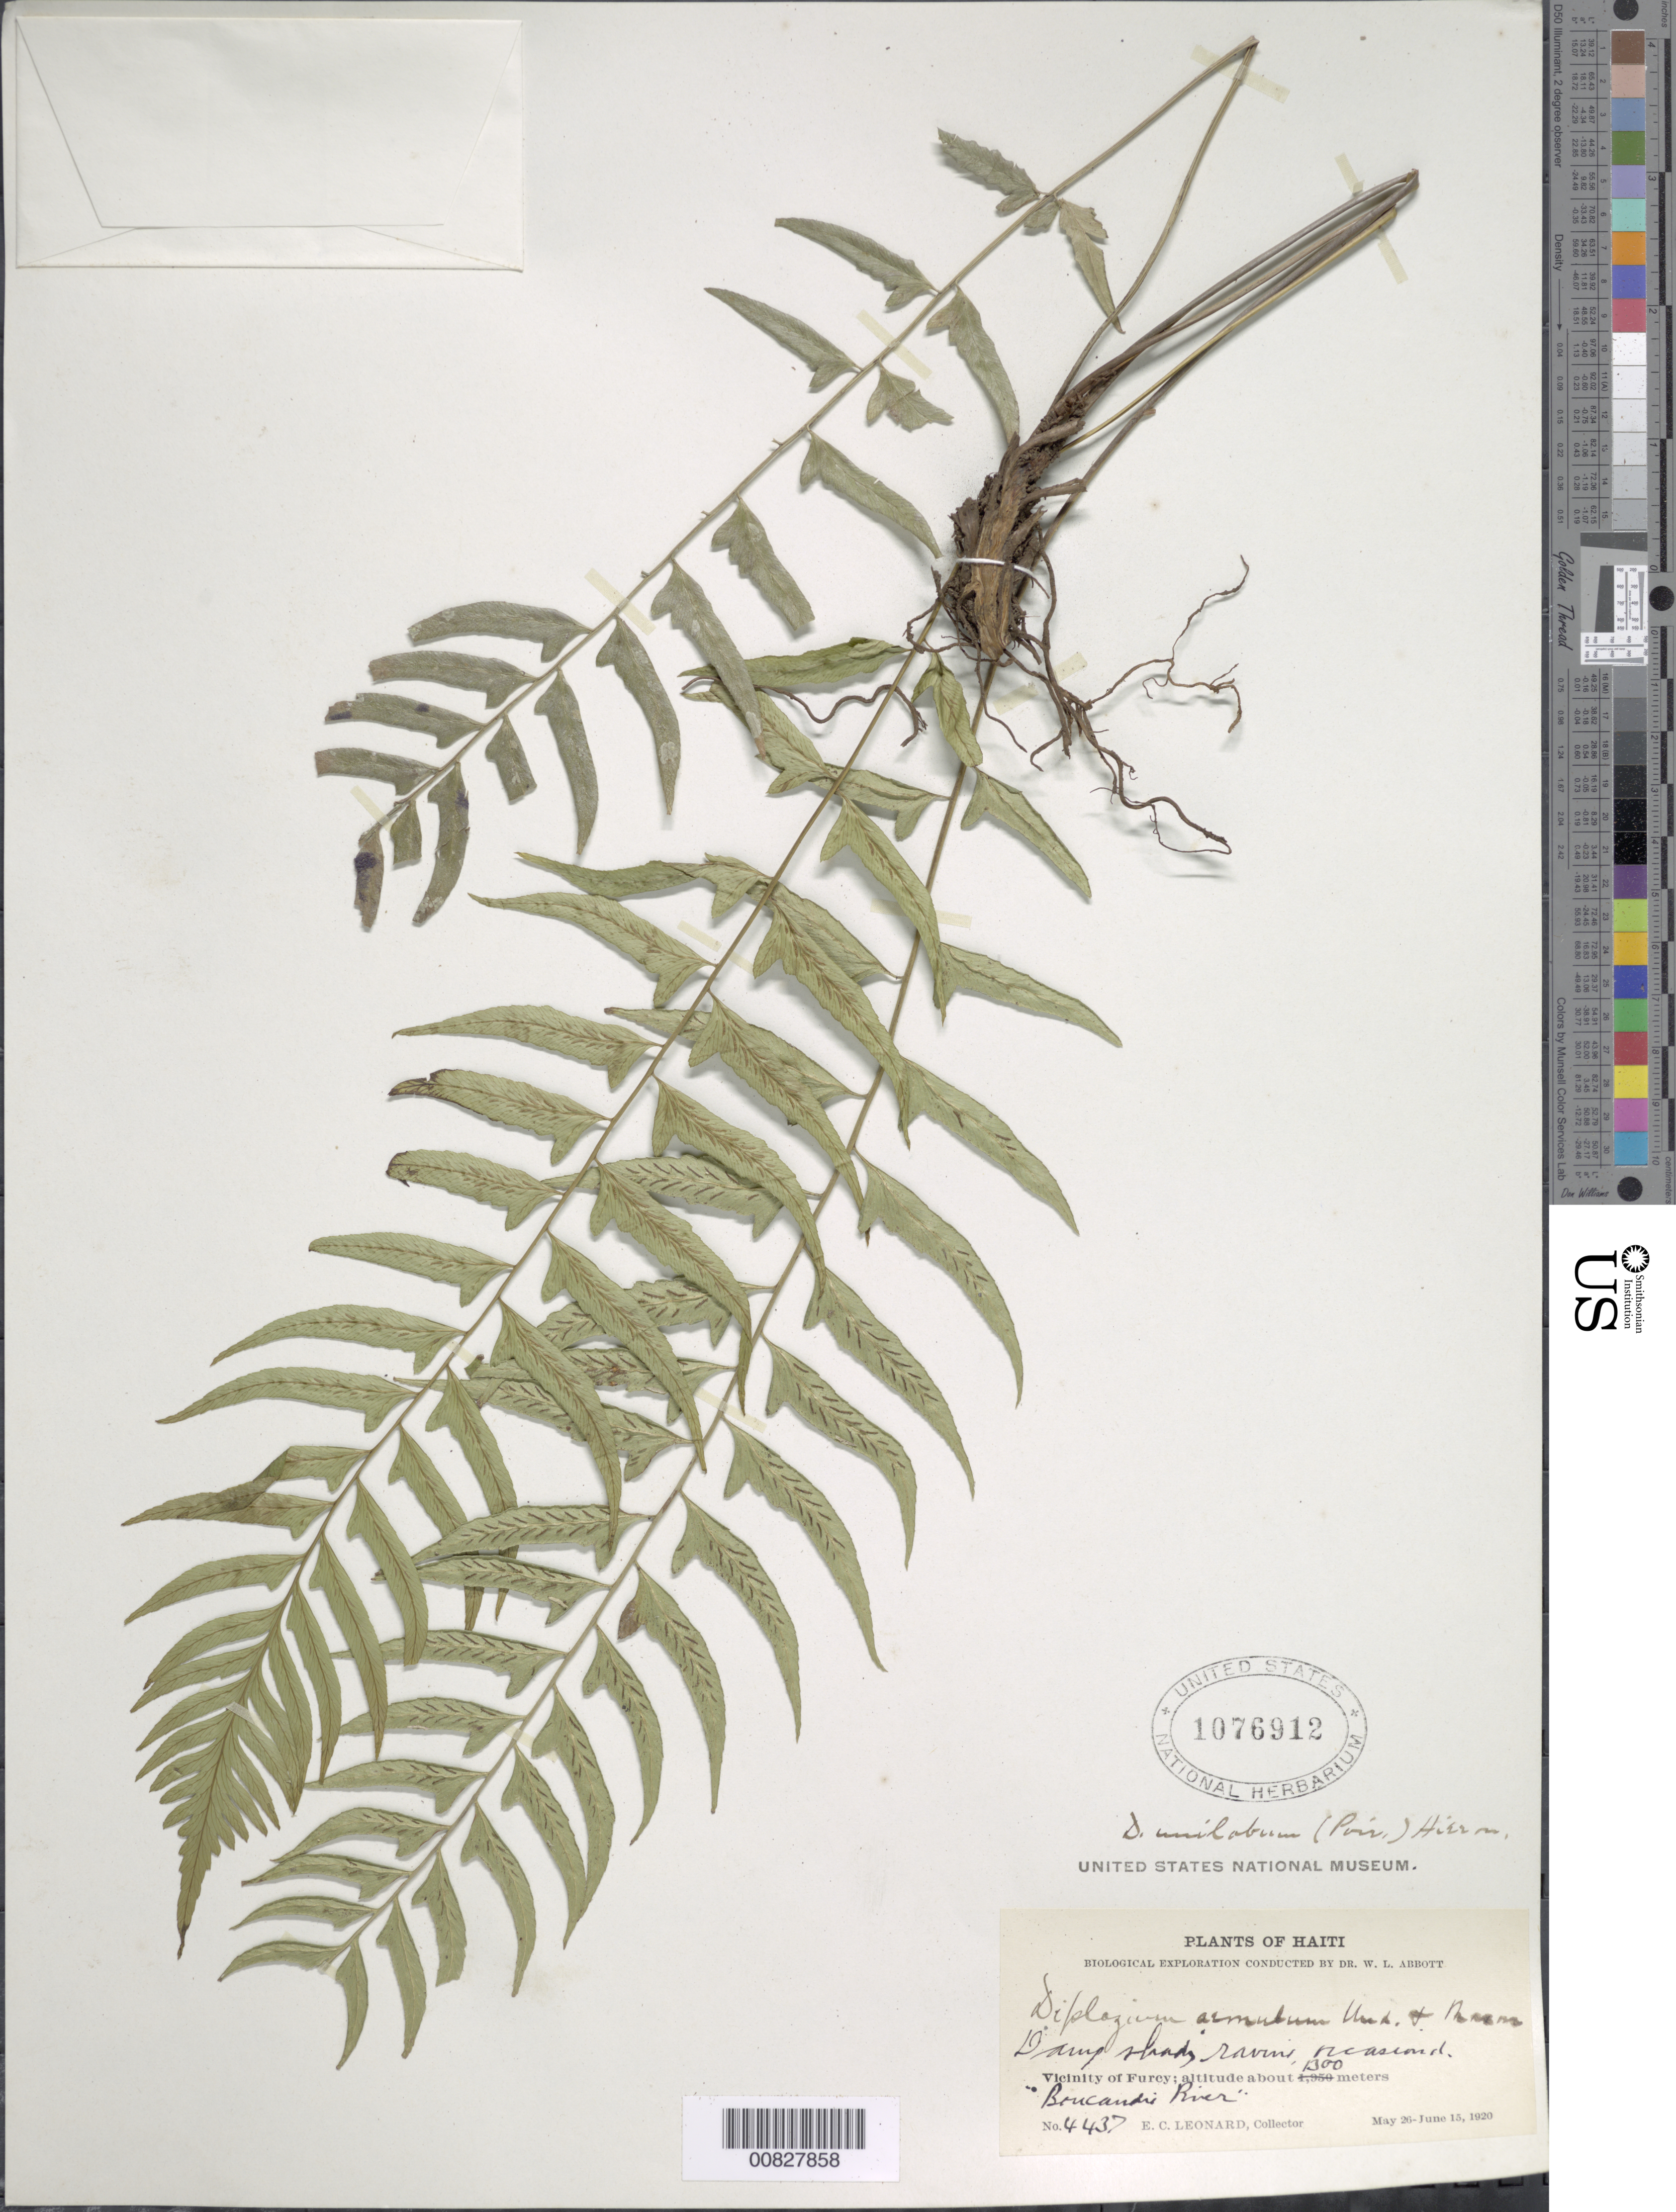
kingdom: Plantae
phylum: Tracheophyta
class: Polypodiopsida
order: Polypodiales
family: Athyriaceae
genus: Diplazium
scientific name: Diplazium unilobum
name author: (Poir.) Hieron.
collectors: E. C. Leonard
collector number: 4437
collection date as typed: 26 May 1920 to 15 Jun 1920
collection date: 1920-05-26/1920-06-15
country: Haiti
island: Hispaniola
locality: Furcy vicinity, Boucaudré River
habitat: Damp shady ravine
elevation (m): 1300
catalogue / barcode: US 1076912